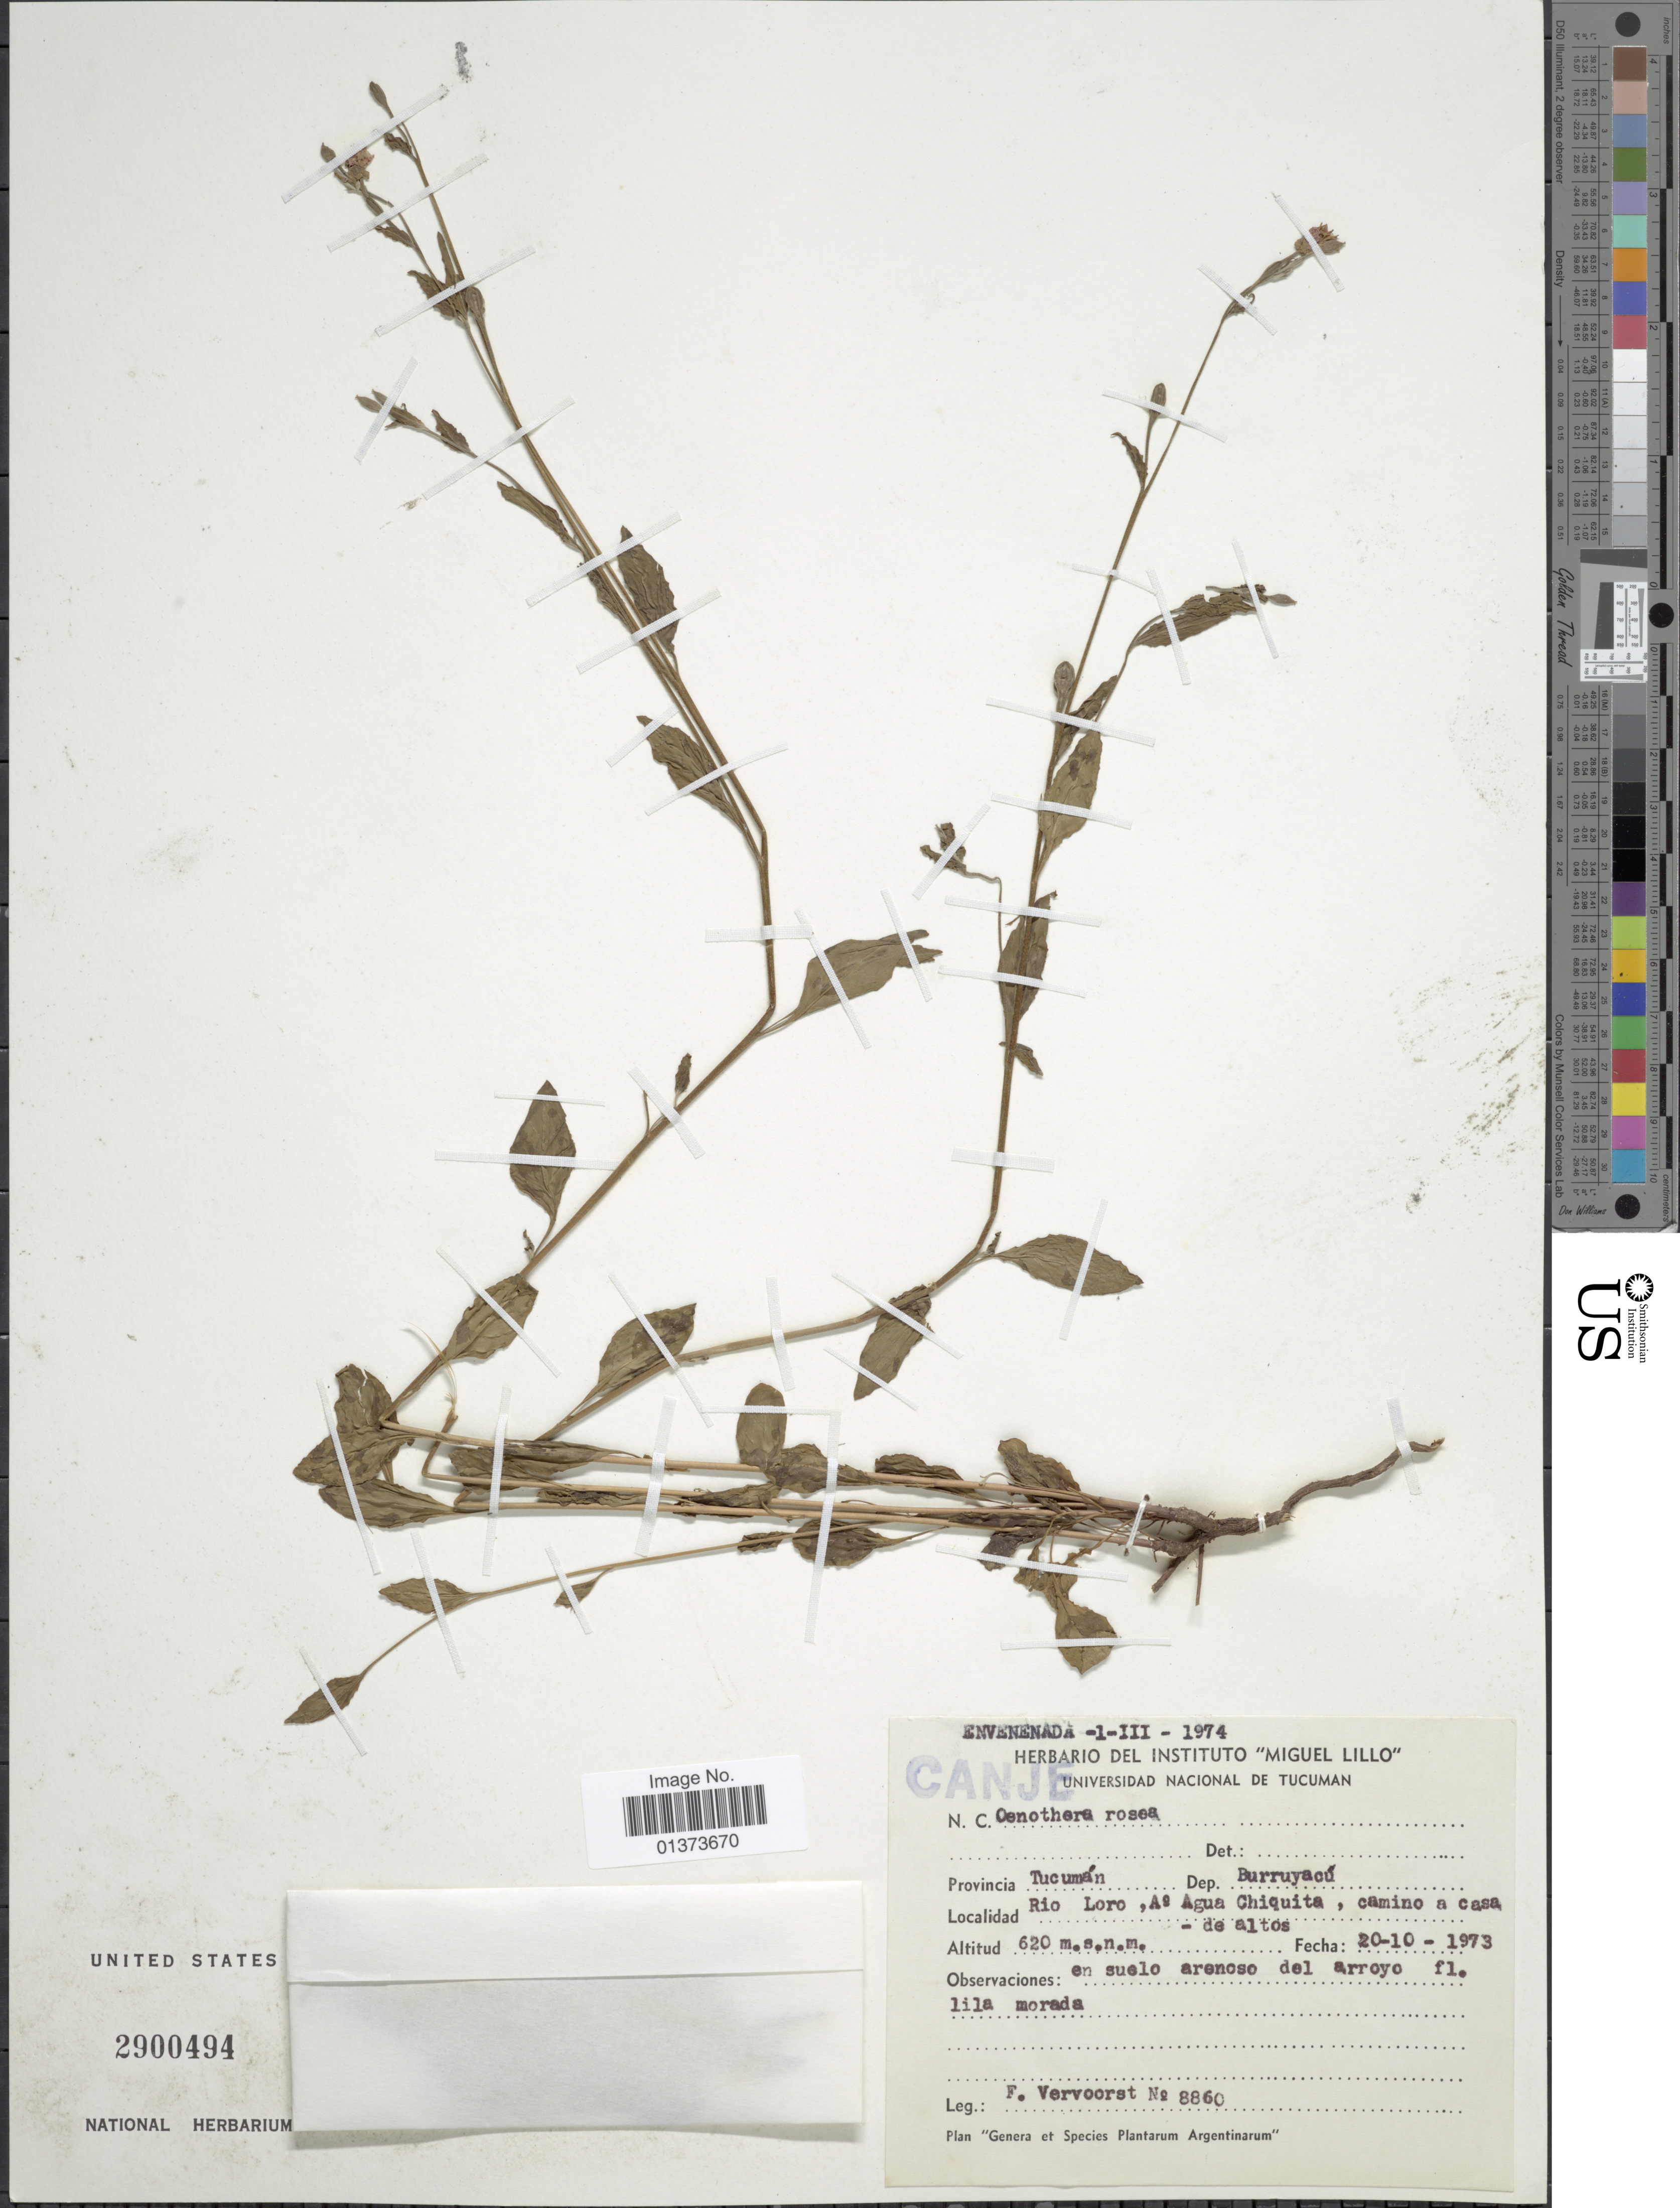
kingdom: Plantae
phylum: Tracheophyta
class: Magnoliopsida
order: Myrtales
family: Onagraceae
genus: Oenothera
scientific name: Oenothera rosea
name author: L'Hér. ex Aiton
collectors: F. Vervoorst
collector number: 8860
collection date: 1973-10-20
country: Argentina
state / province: Tucuman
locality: Dep. Burruyacú, Rio Loro, Ao Agua Chiquita, camino a casa - de altos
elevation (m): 620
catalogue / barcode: US 2900494